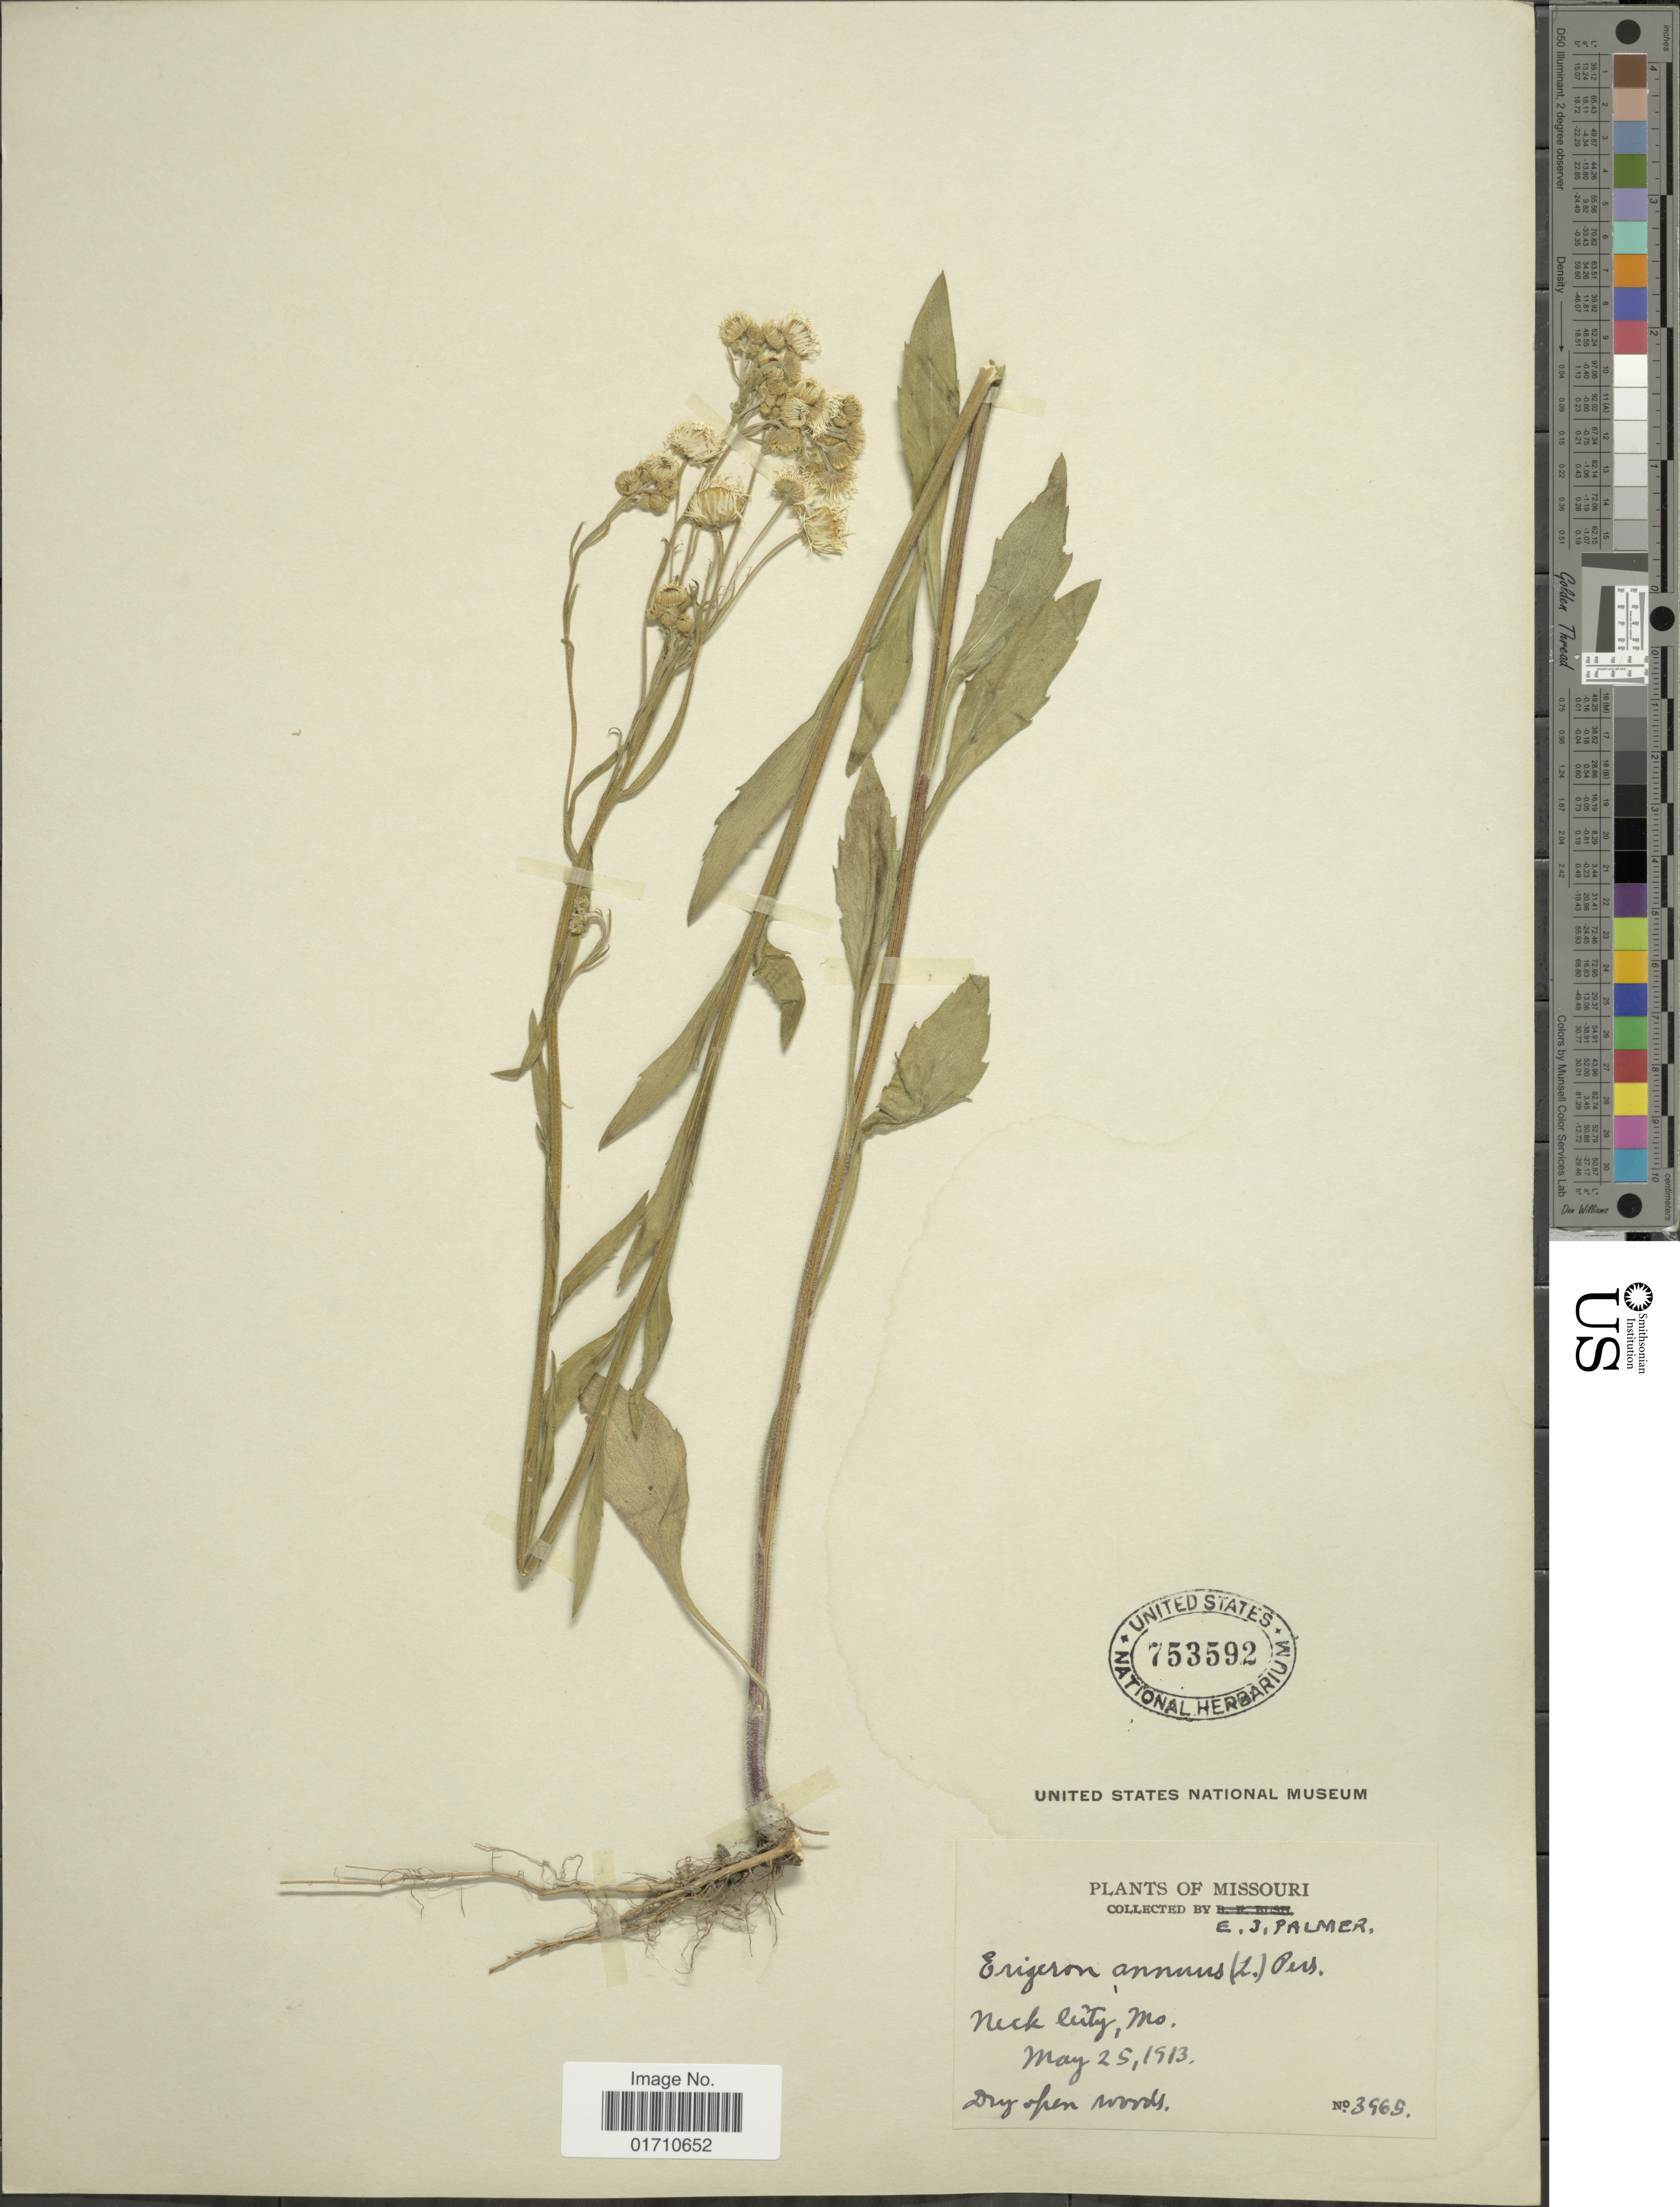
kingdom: Plantae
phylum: Tracheophyta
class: Magnoliopsida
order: Asterales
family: Asteraceae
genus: Erigeron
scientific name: Erigeron annuus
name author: (L.) Pers.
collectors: E. J. Palmer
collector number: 3965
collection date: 1913-05-25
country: United States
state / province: Missouri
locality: Neck City, Mo, Dry open woods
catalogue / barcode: US 753592